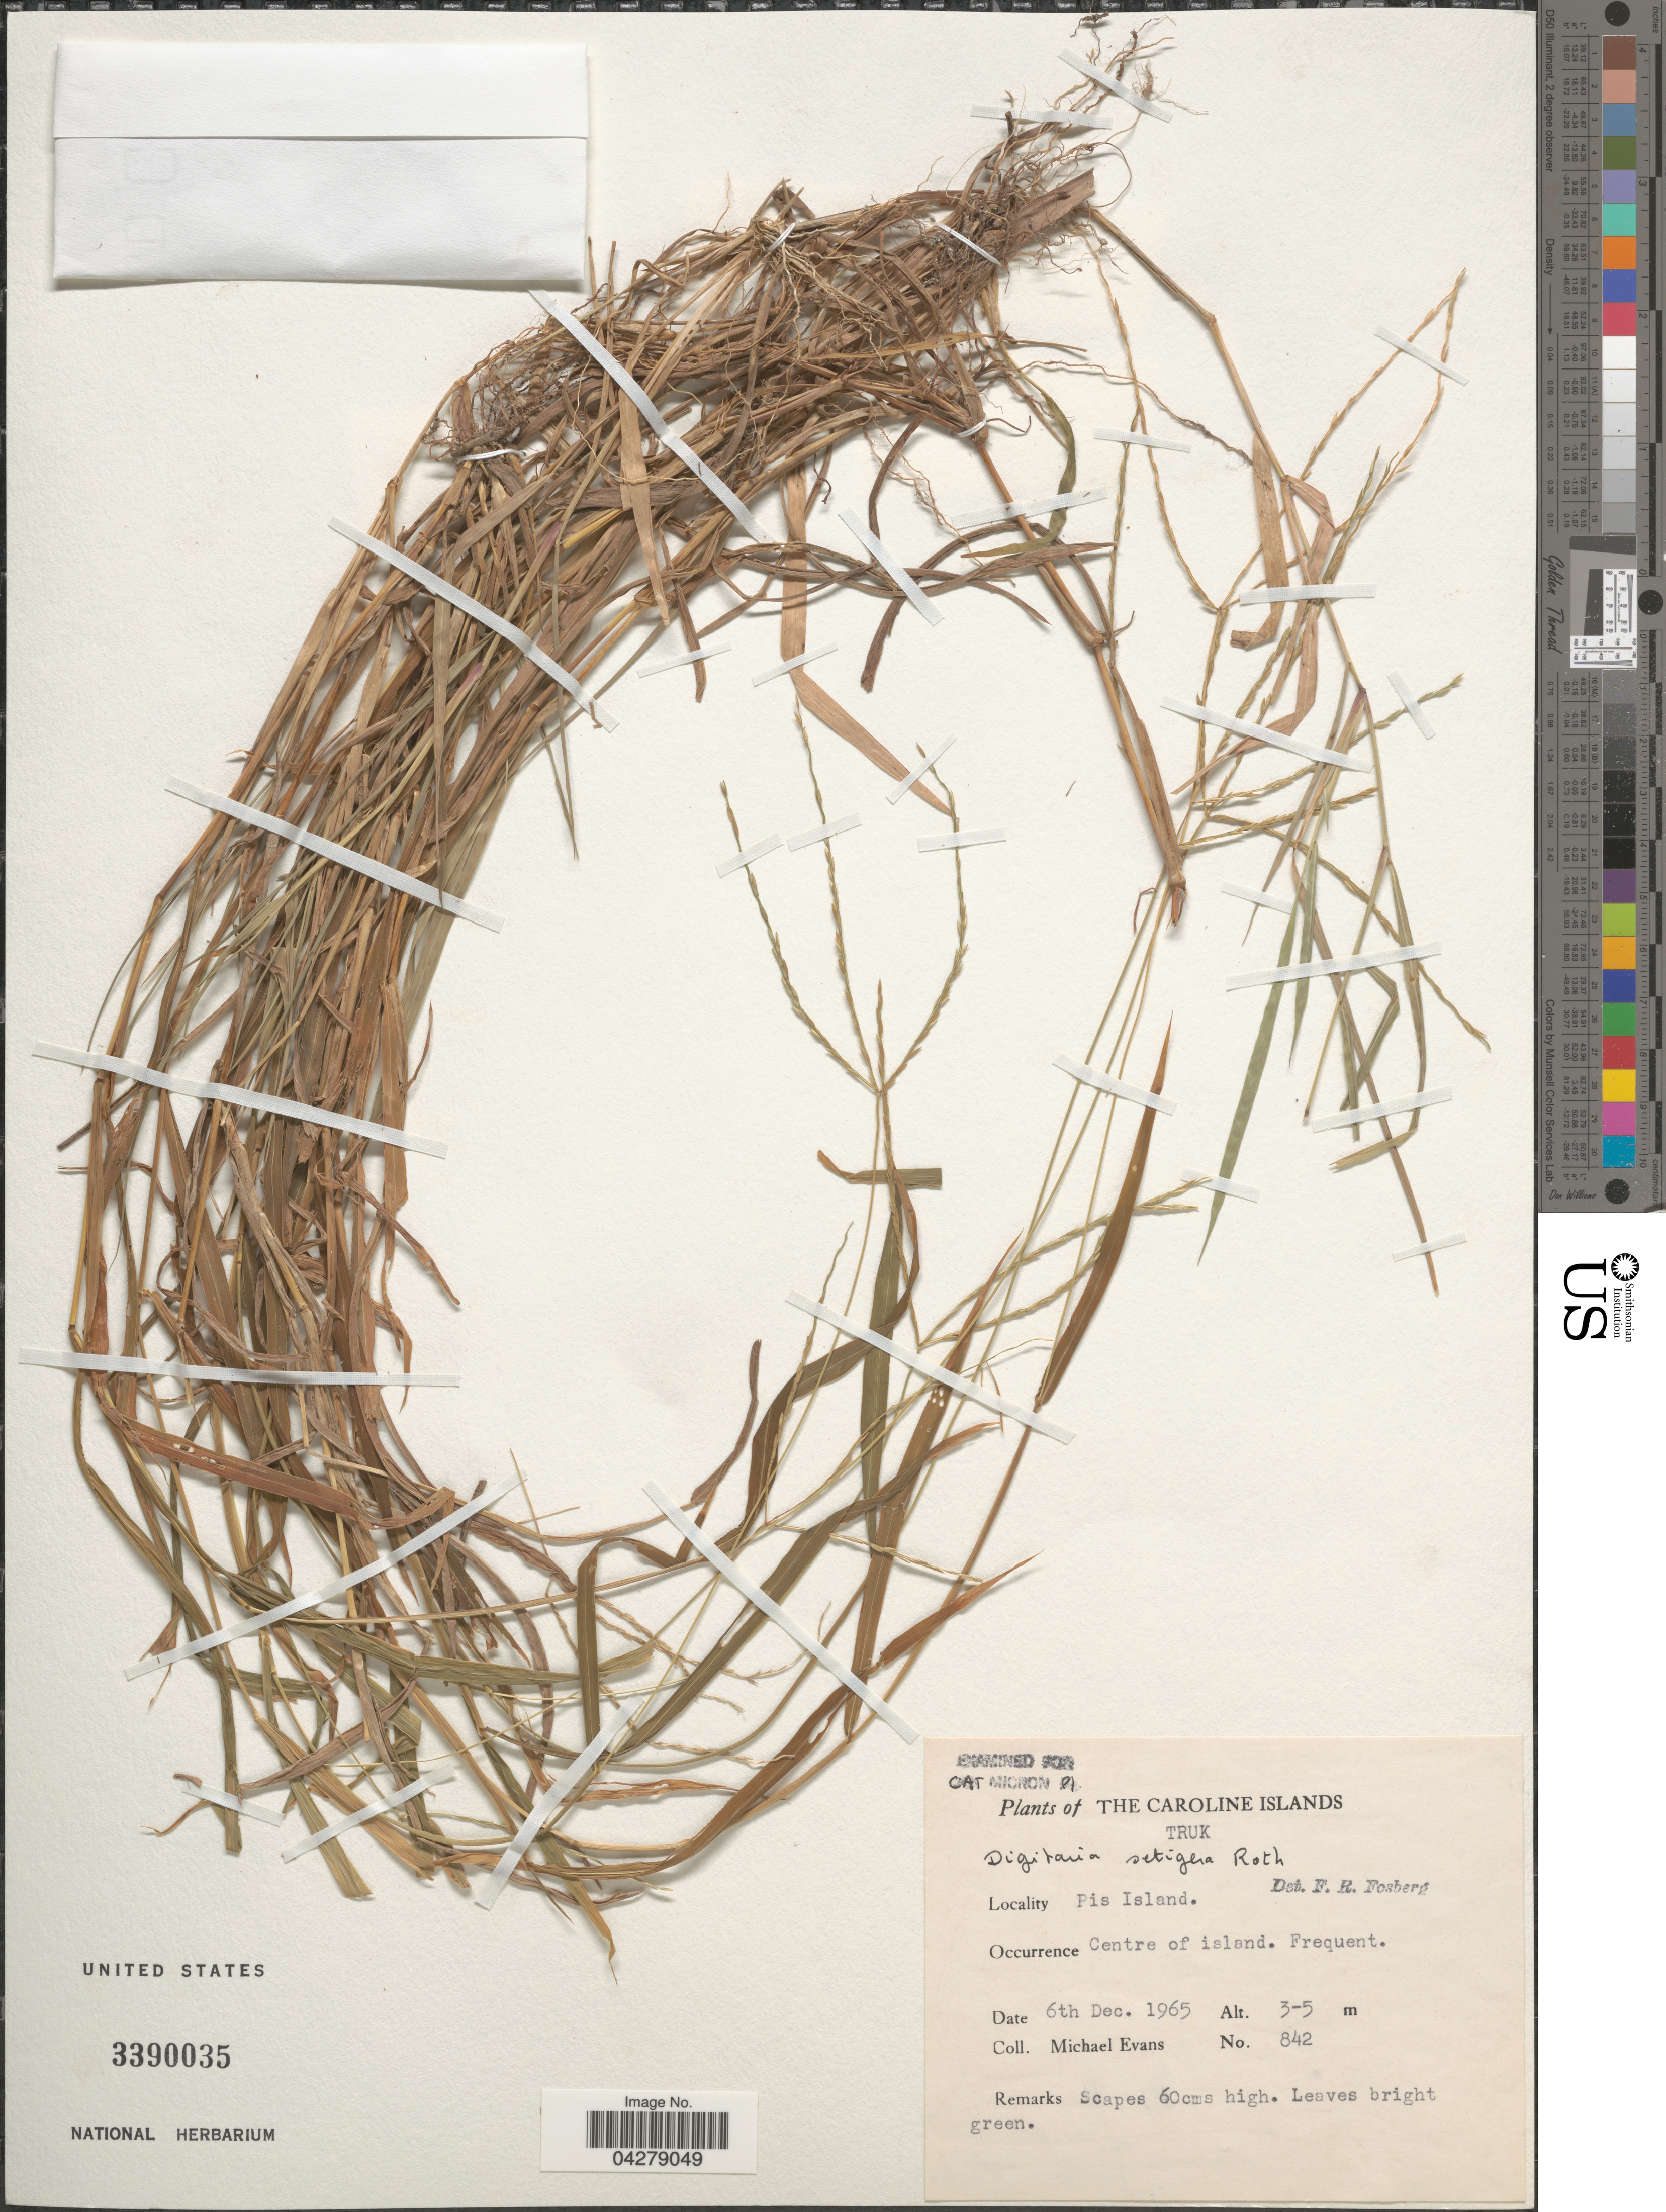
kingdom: Plantae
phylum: Tracheophyta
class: Liliopsida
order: Poales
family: Poaceae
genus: Digitaria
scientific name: Digitaria setigera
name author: Roth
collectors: M. Evans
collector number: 842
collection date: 1965-12-06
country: Micronesia, Federated States of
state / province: Truk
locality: The Caroline Islands. Pis Island. Centre of island.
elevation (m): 3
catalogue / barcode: US 3390035